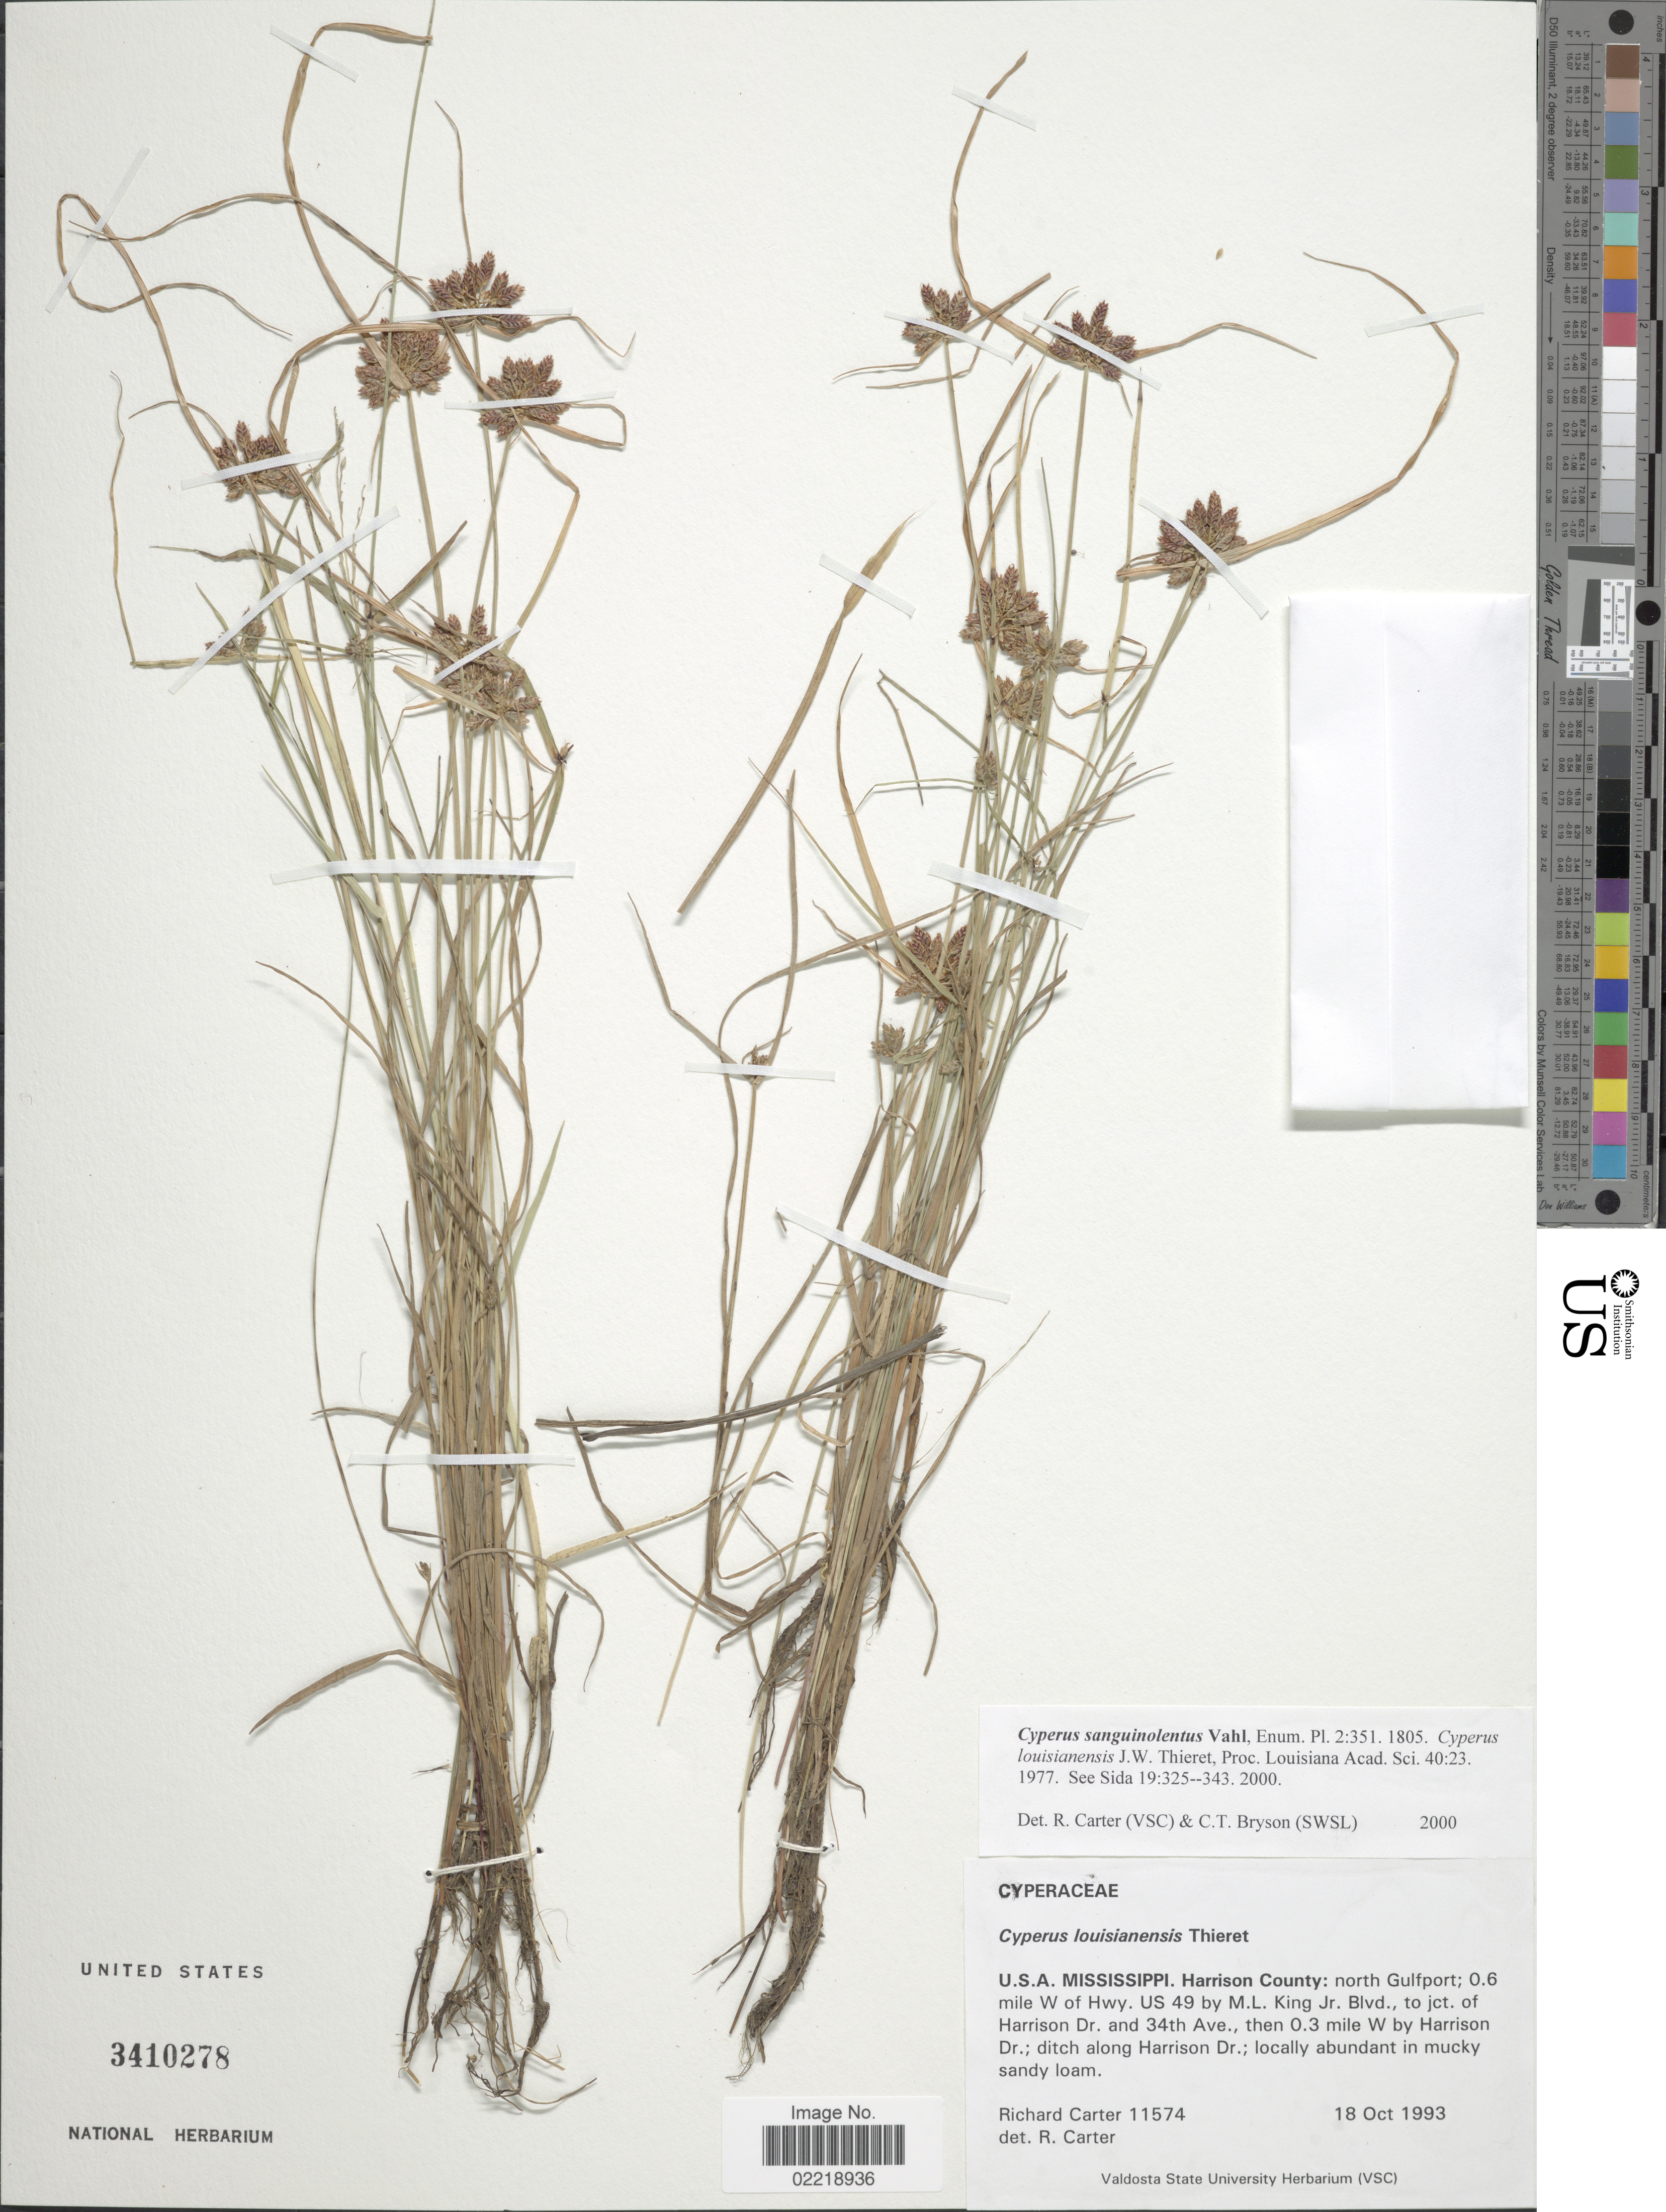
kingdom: Plantae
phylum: Tracheophyta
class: Liliopsida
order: Poales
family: Cyperaceae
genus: Cyperus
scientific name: Cyperus sanguinolentus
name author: Vahl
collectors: R. Carter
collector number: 11574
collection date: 1993-10-18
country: United States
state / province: Mississippi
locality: Harrison County: north Gulfport; 0.6 mile W of Hwy US 49 by M.L. King Jr. Blvd., to jct of Harrison Dr and 34th Ave., then 0.3 mile by Harrison Dr; ditch along Harrison Dr; locally abundant in mucky sandy loam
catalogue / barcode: US 3410278